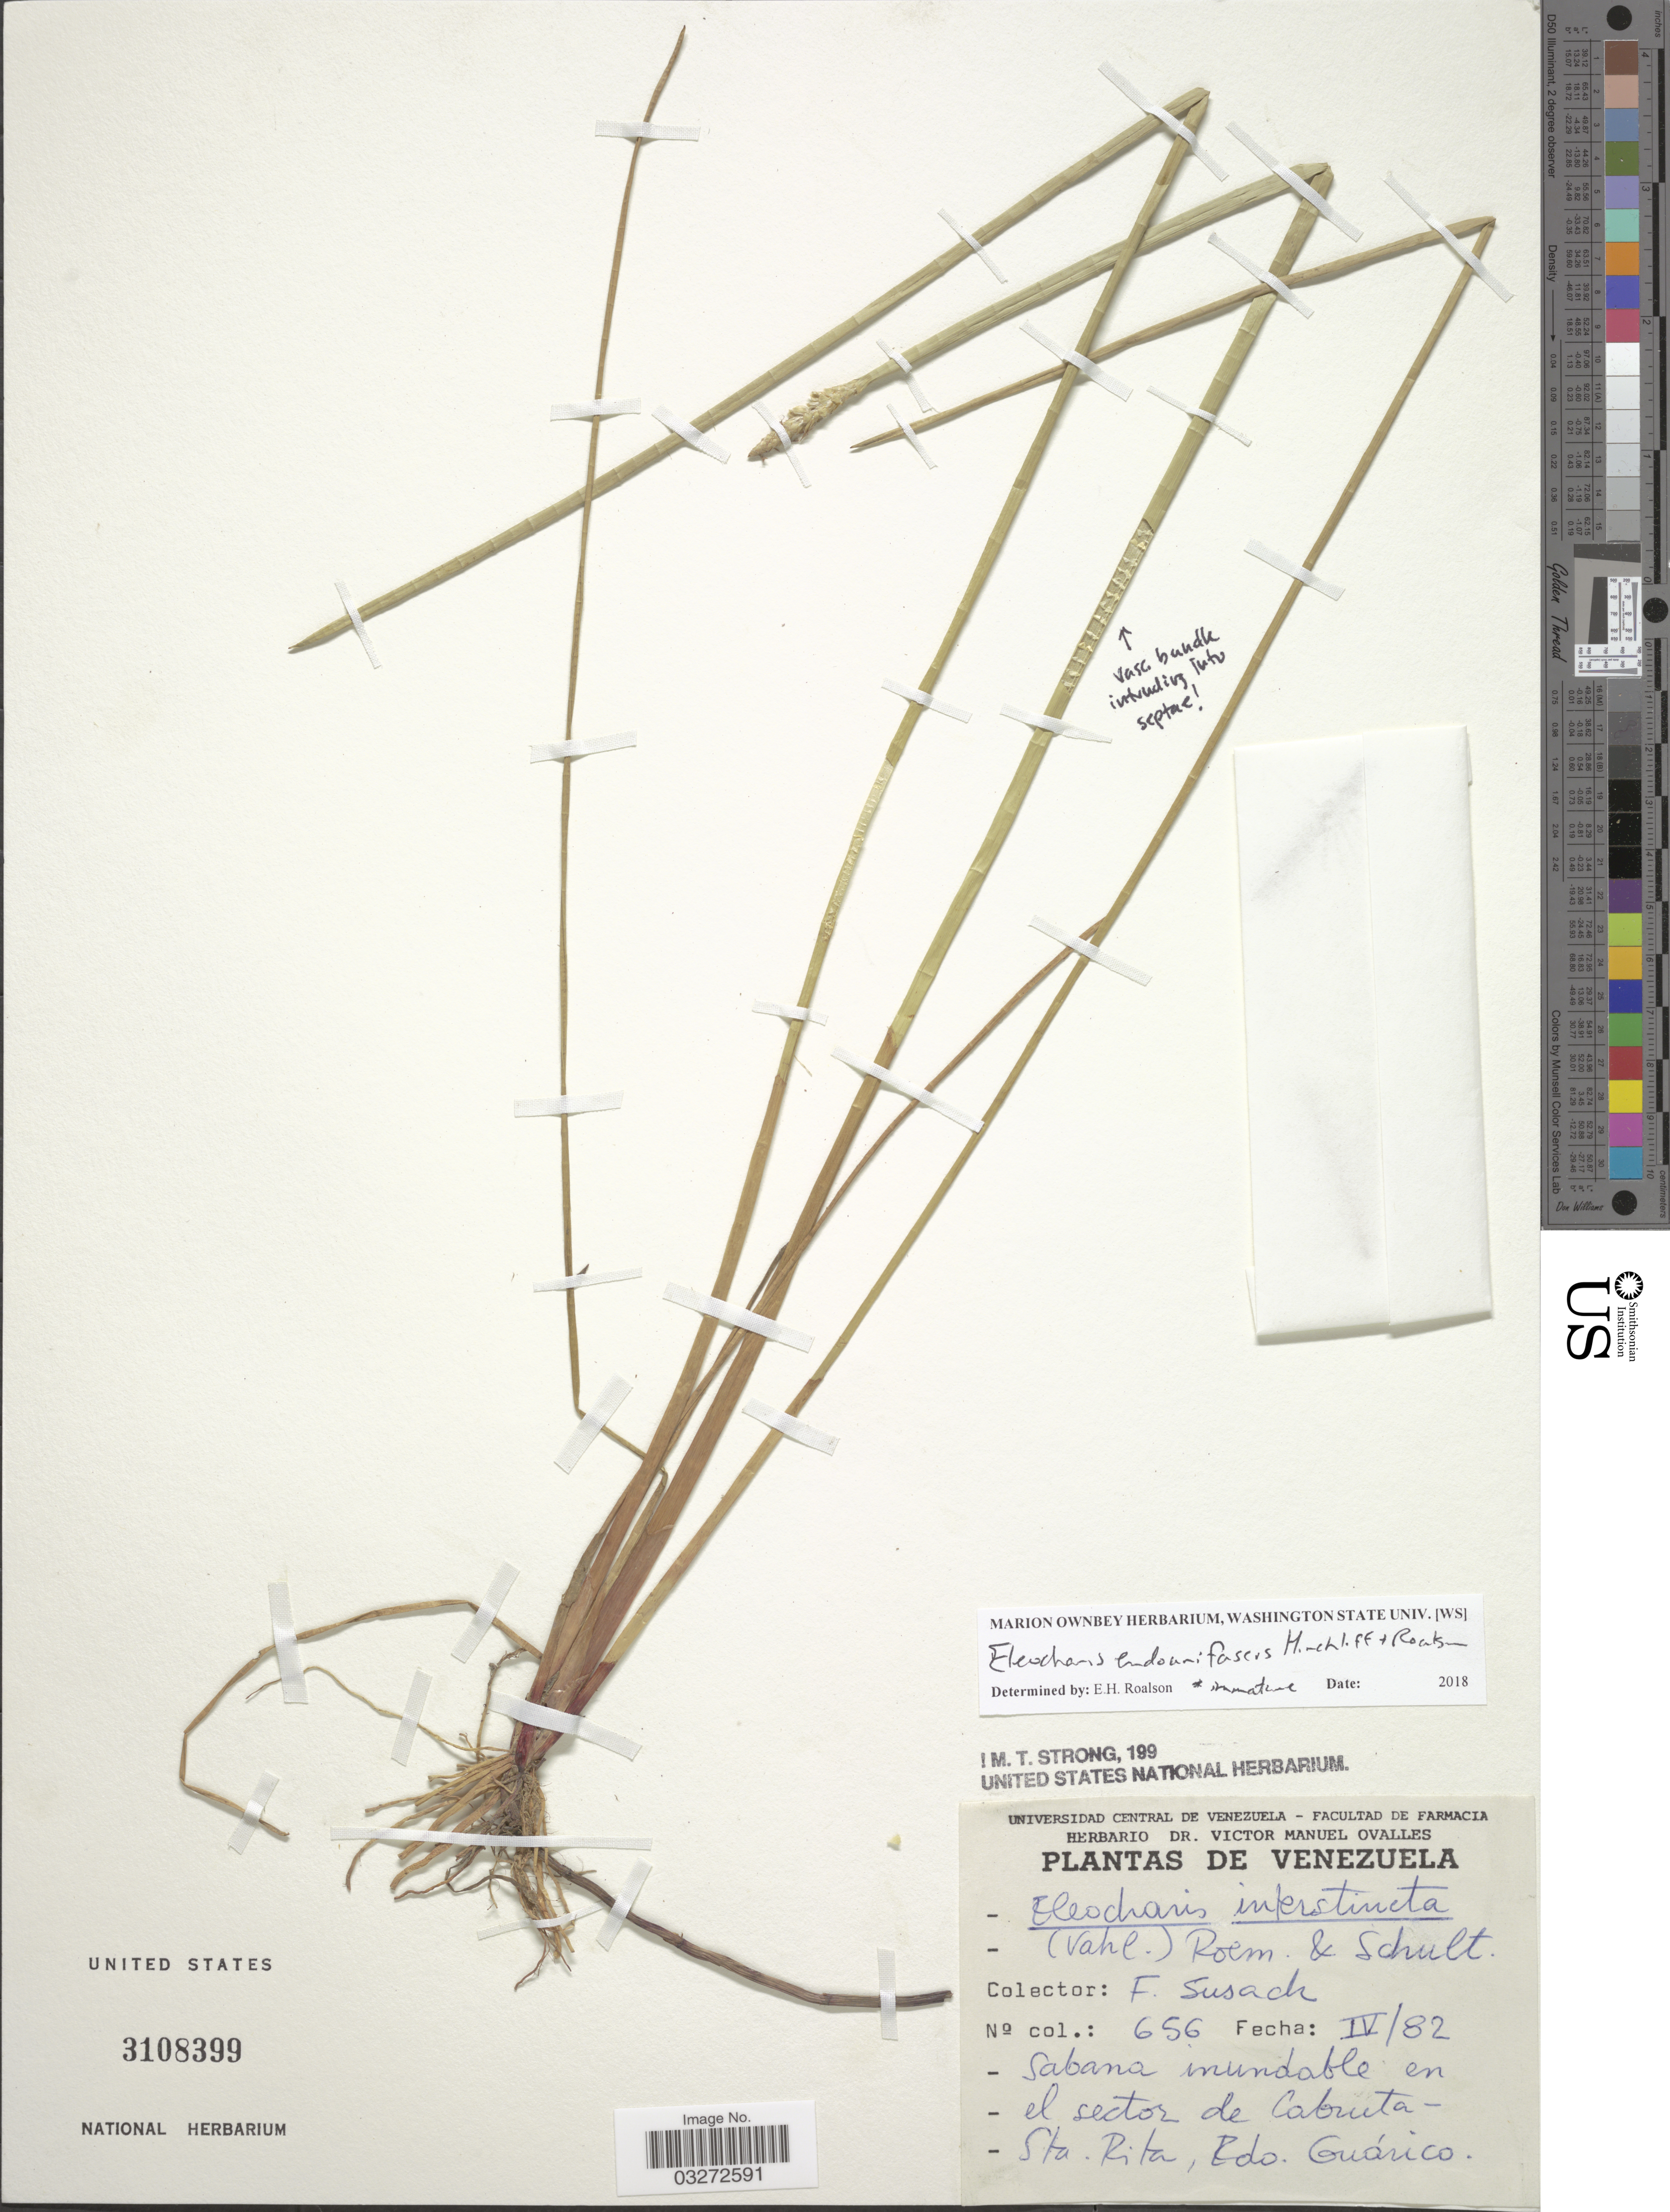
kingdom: Plantae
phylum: Tracheophyta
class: Liliopsida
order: Poales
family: Cyperaceae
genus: Eleocharis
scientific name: Eleocharis endounifascis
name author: Hinchliff & Roalson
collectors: F. Susach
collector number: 656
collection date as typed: Transcribed d/m/y: /4/82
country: Venezuela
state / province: Guárico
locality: Sabana inundable en el sector de Cabruta - Sta. Rita, Edo. Guárico.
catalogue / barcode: US 3108399